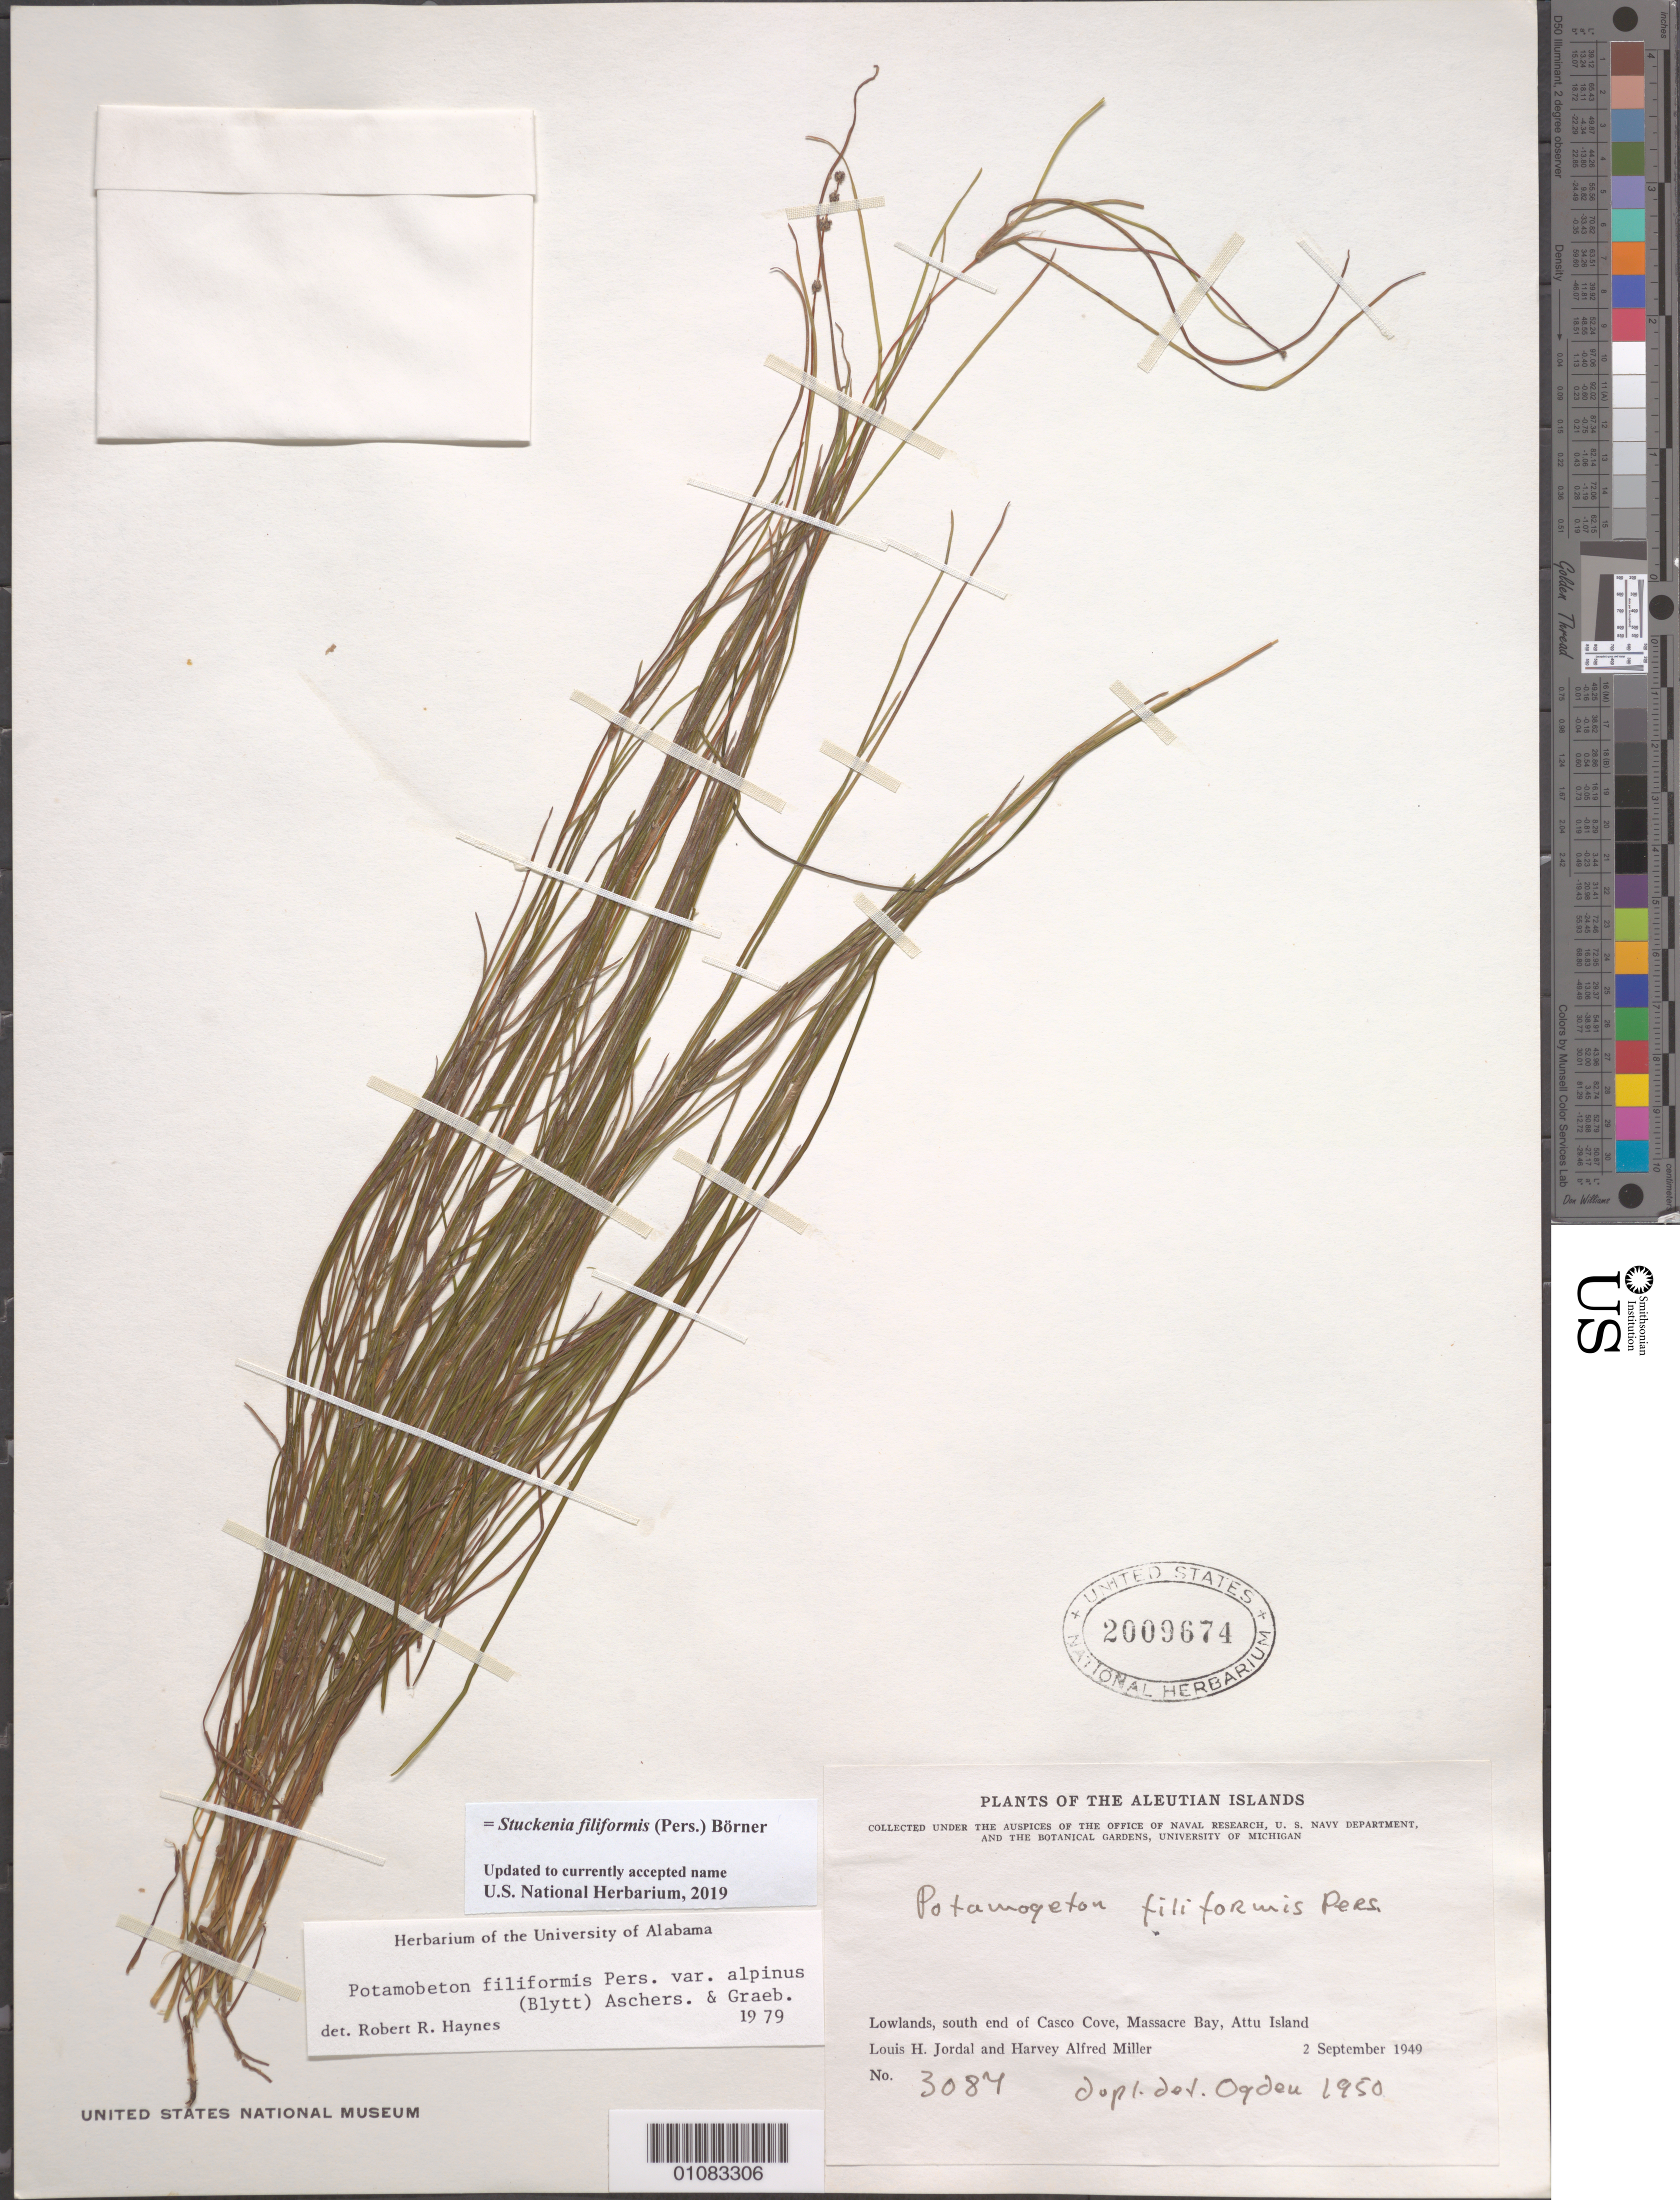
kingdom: Plantae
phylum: Tracheophyta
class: Liliopsida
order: Alismatales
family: Potamogetonaceae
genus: Stuckenia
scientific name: Stuckenia filiformis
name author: (Pers.) Börner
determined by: Strong, Mark T., (BOT), Smithsonian Institution - National Museum of Natural History (UNITED STATES)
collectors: L. Jordal & H. A. Miller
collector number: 3084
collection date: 1949-09-02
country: United States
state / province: Alaska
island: Attu Island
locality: Massacre Bay, south end of Casco Cove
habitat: Lowlands.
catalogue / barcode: US 2009674